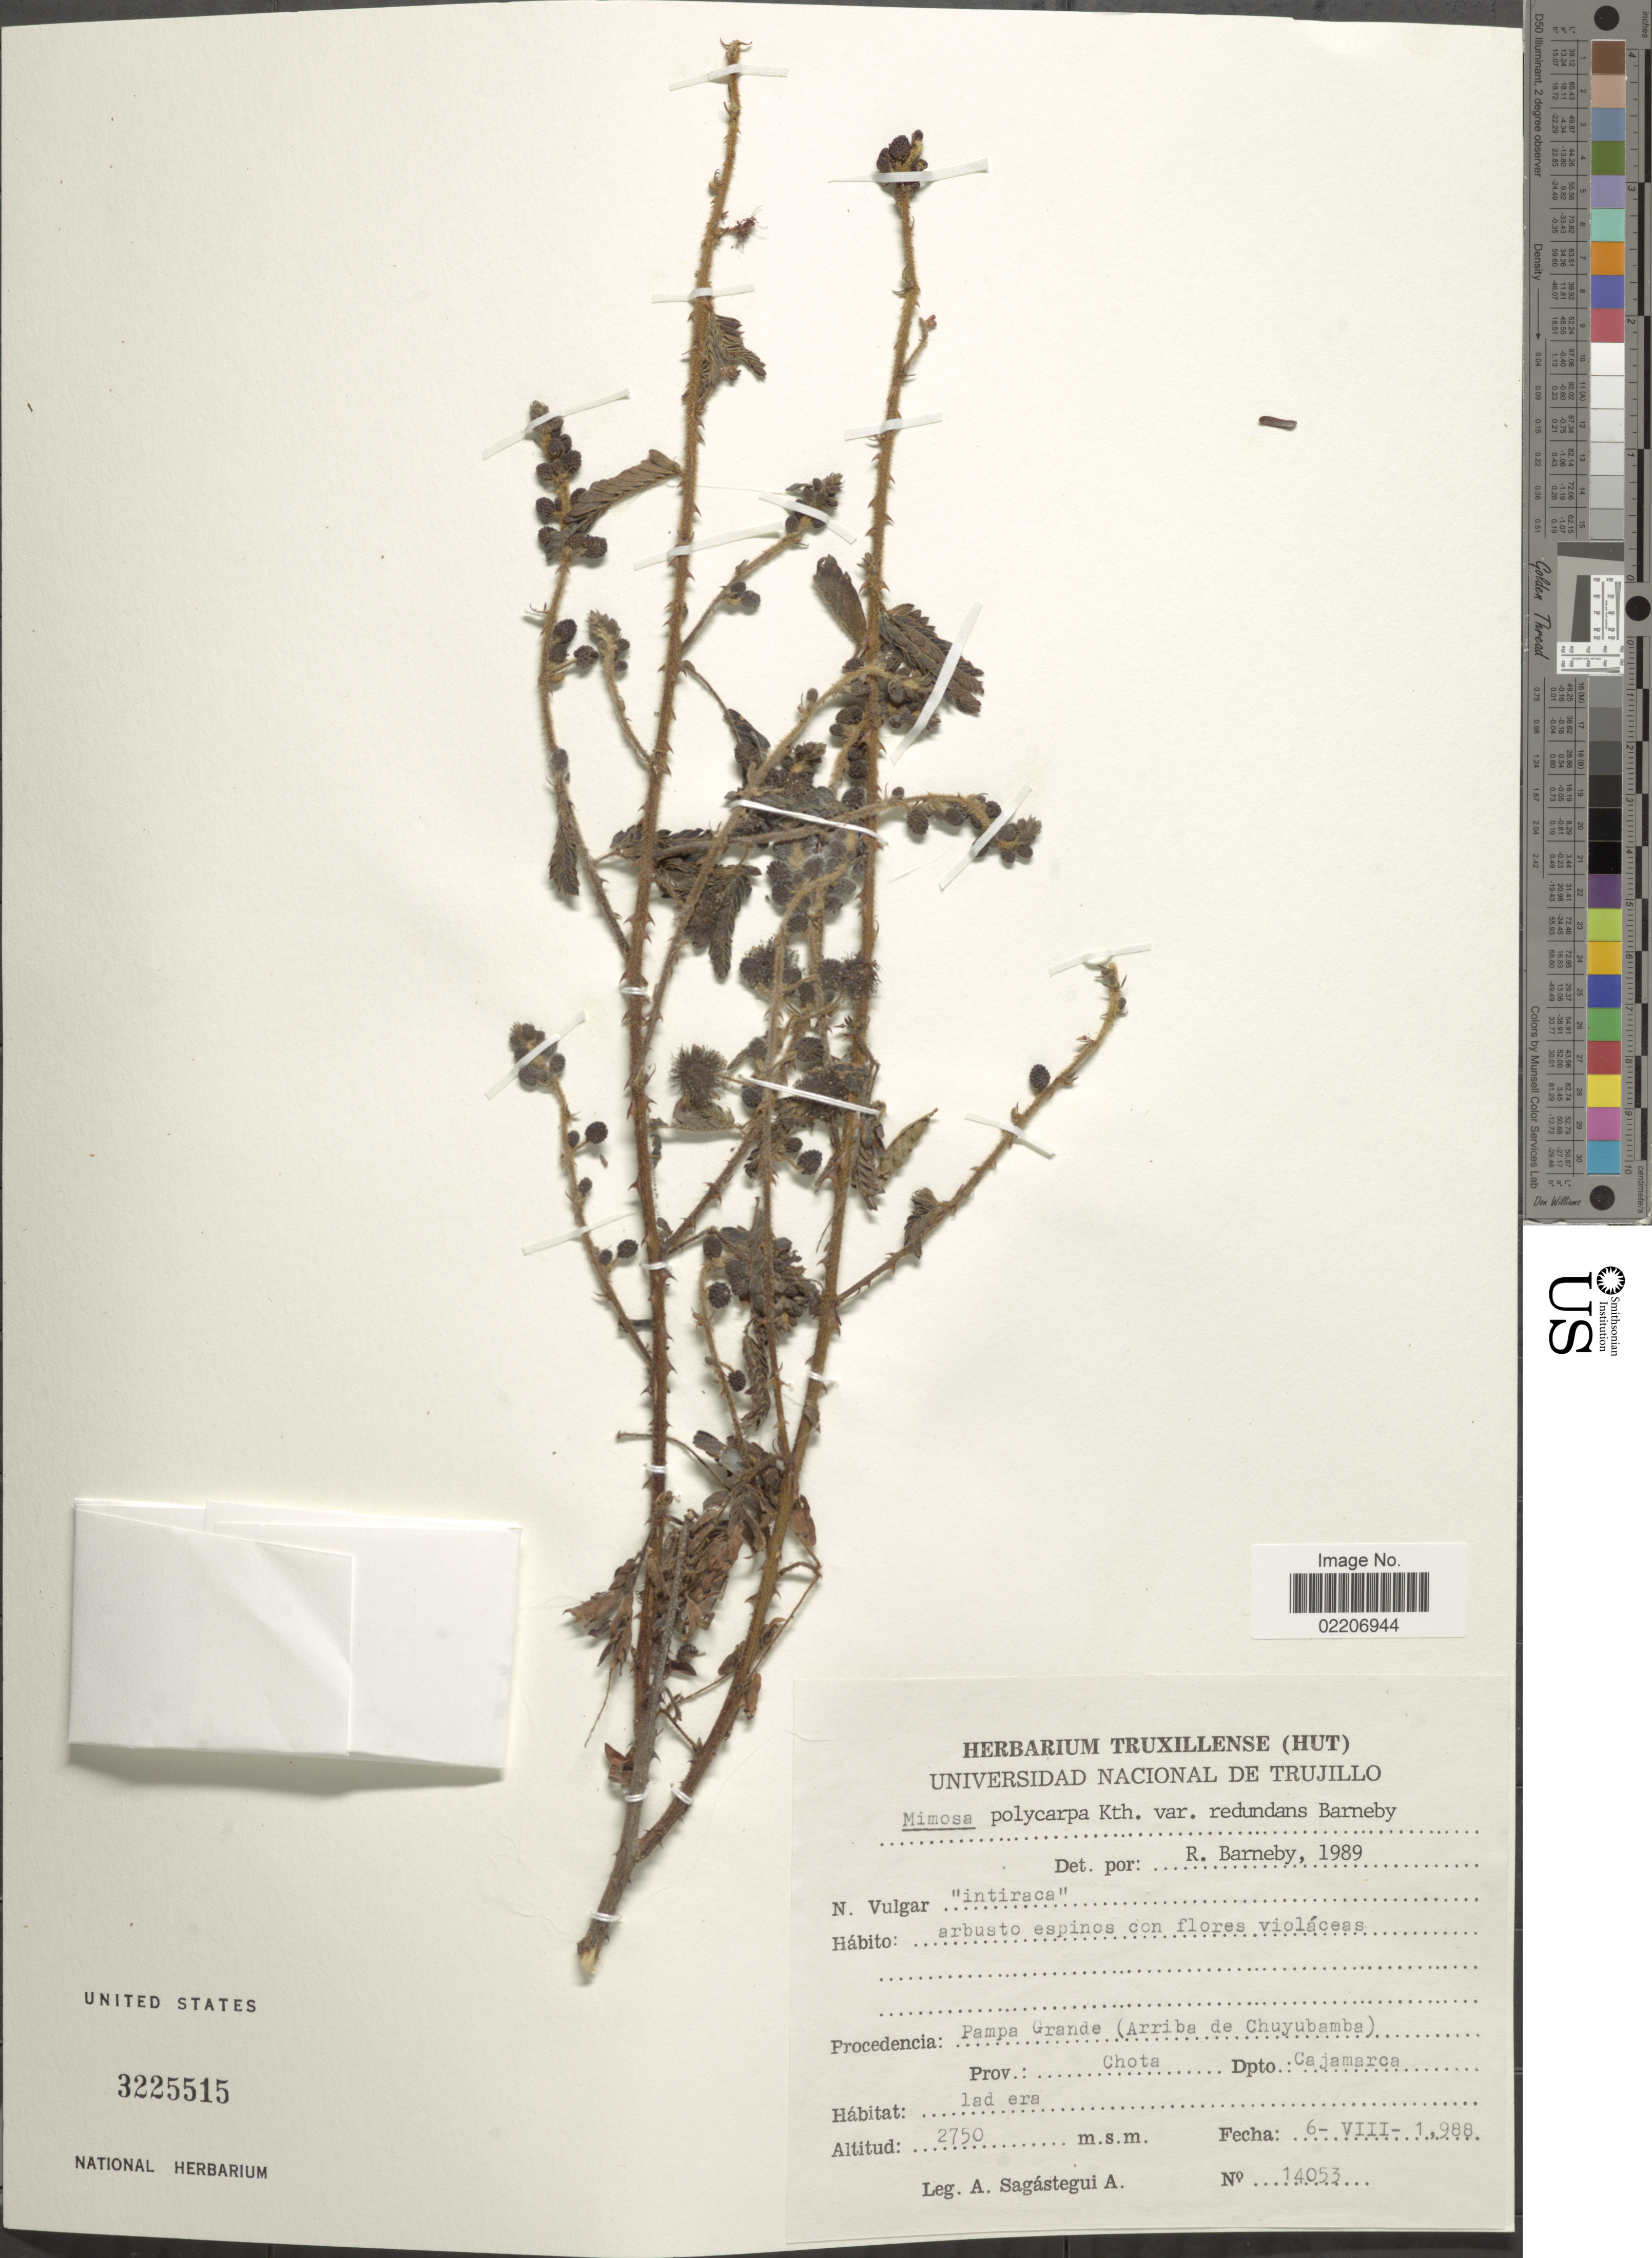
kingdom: Plantae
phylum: Tracheophyta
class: Magnoliopsida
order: Fabales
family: Fabaceae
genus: Mimosa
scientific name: Mimosa polycarpa var. redundans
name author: Barneby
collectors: A. Sagástegui A.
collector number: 14053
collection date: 1988-08-06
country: Peru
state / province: Cajamarca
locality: Pampa Grande (Ariiba de Chuyubamba), Prov. Chota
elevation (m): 2750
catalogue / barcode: US 3225515